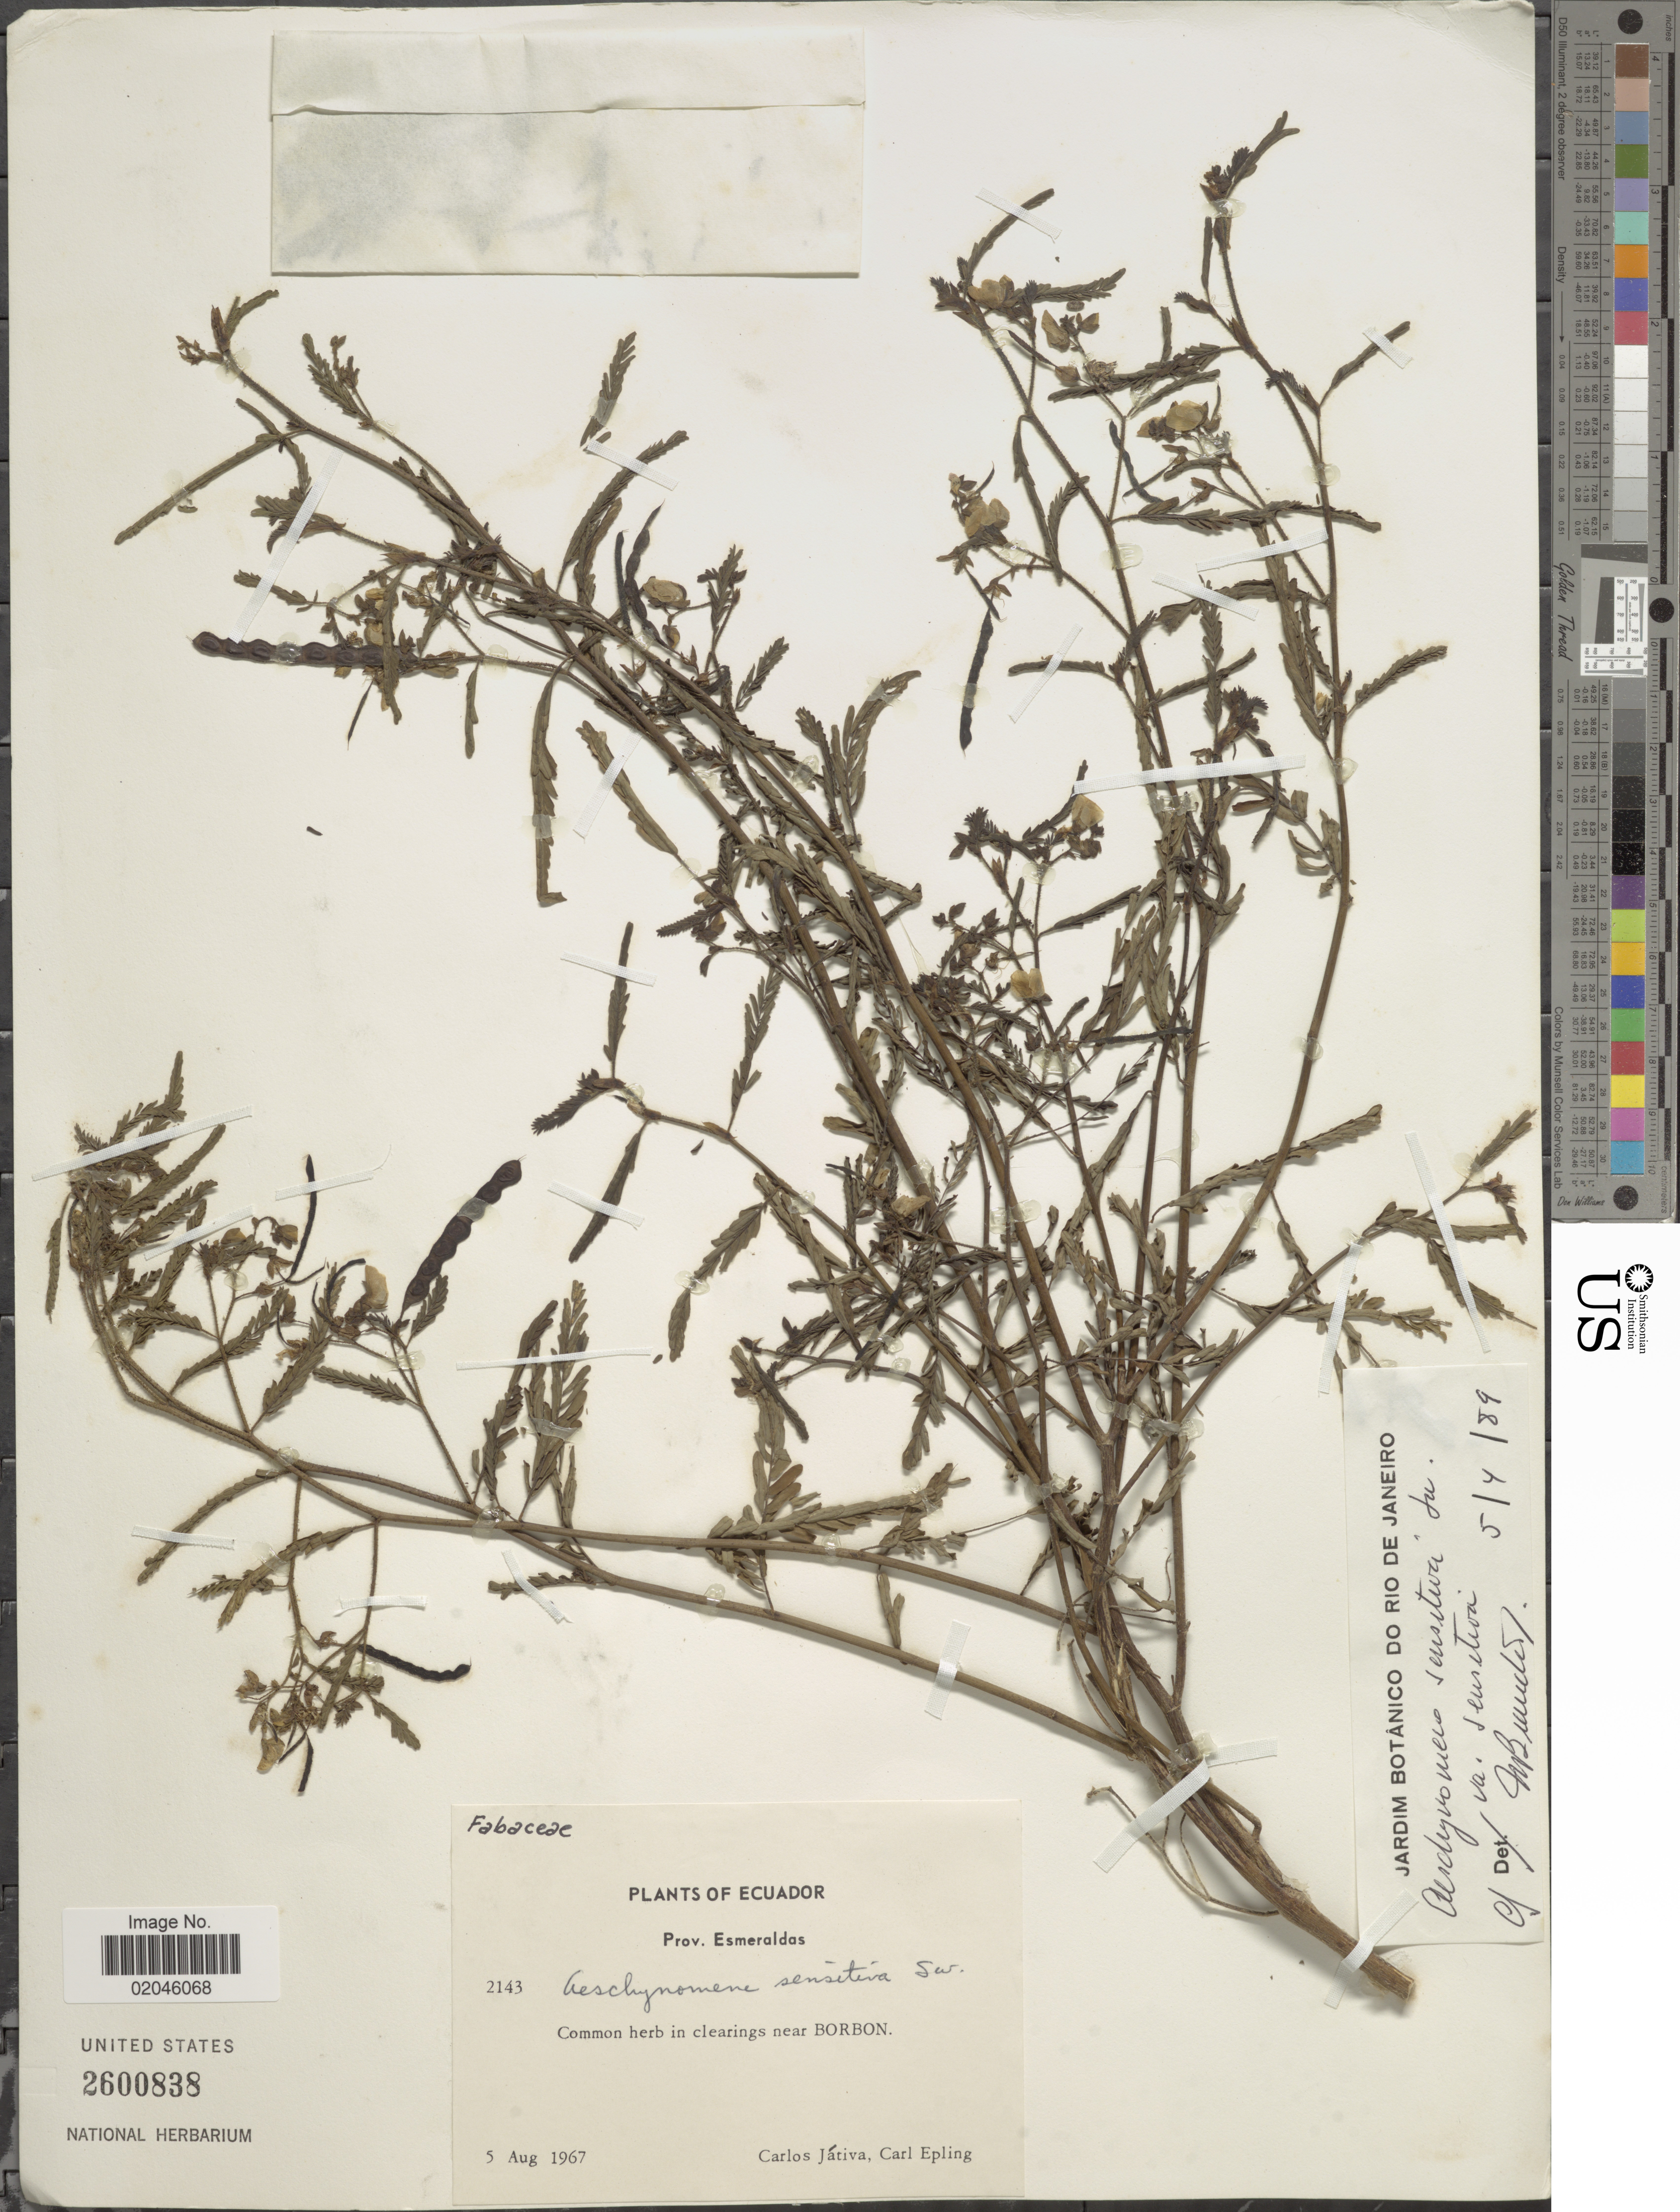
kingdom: Plantae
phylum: Tracheophyta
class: Magnoliopsida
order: Fabales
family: Fabaceae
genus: Aeschynomene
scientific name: Aeschynomene sensitiva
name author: Sw.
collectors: C. D. Játiva & C. C. Epling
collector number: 2143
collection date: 1967-08-05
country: Ecuador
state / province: Esmeraldas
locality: Near Borbon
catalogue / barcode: US 2600838